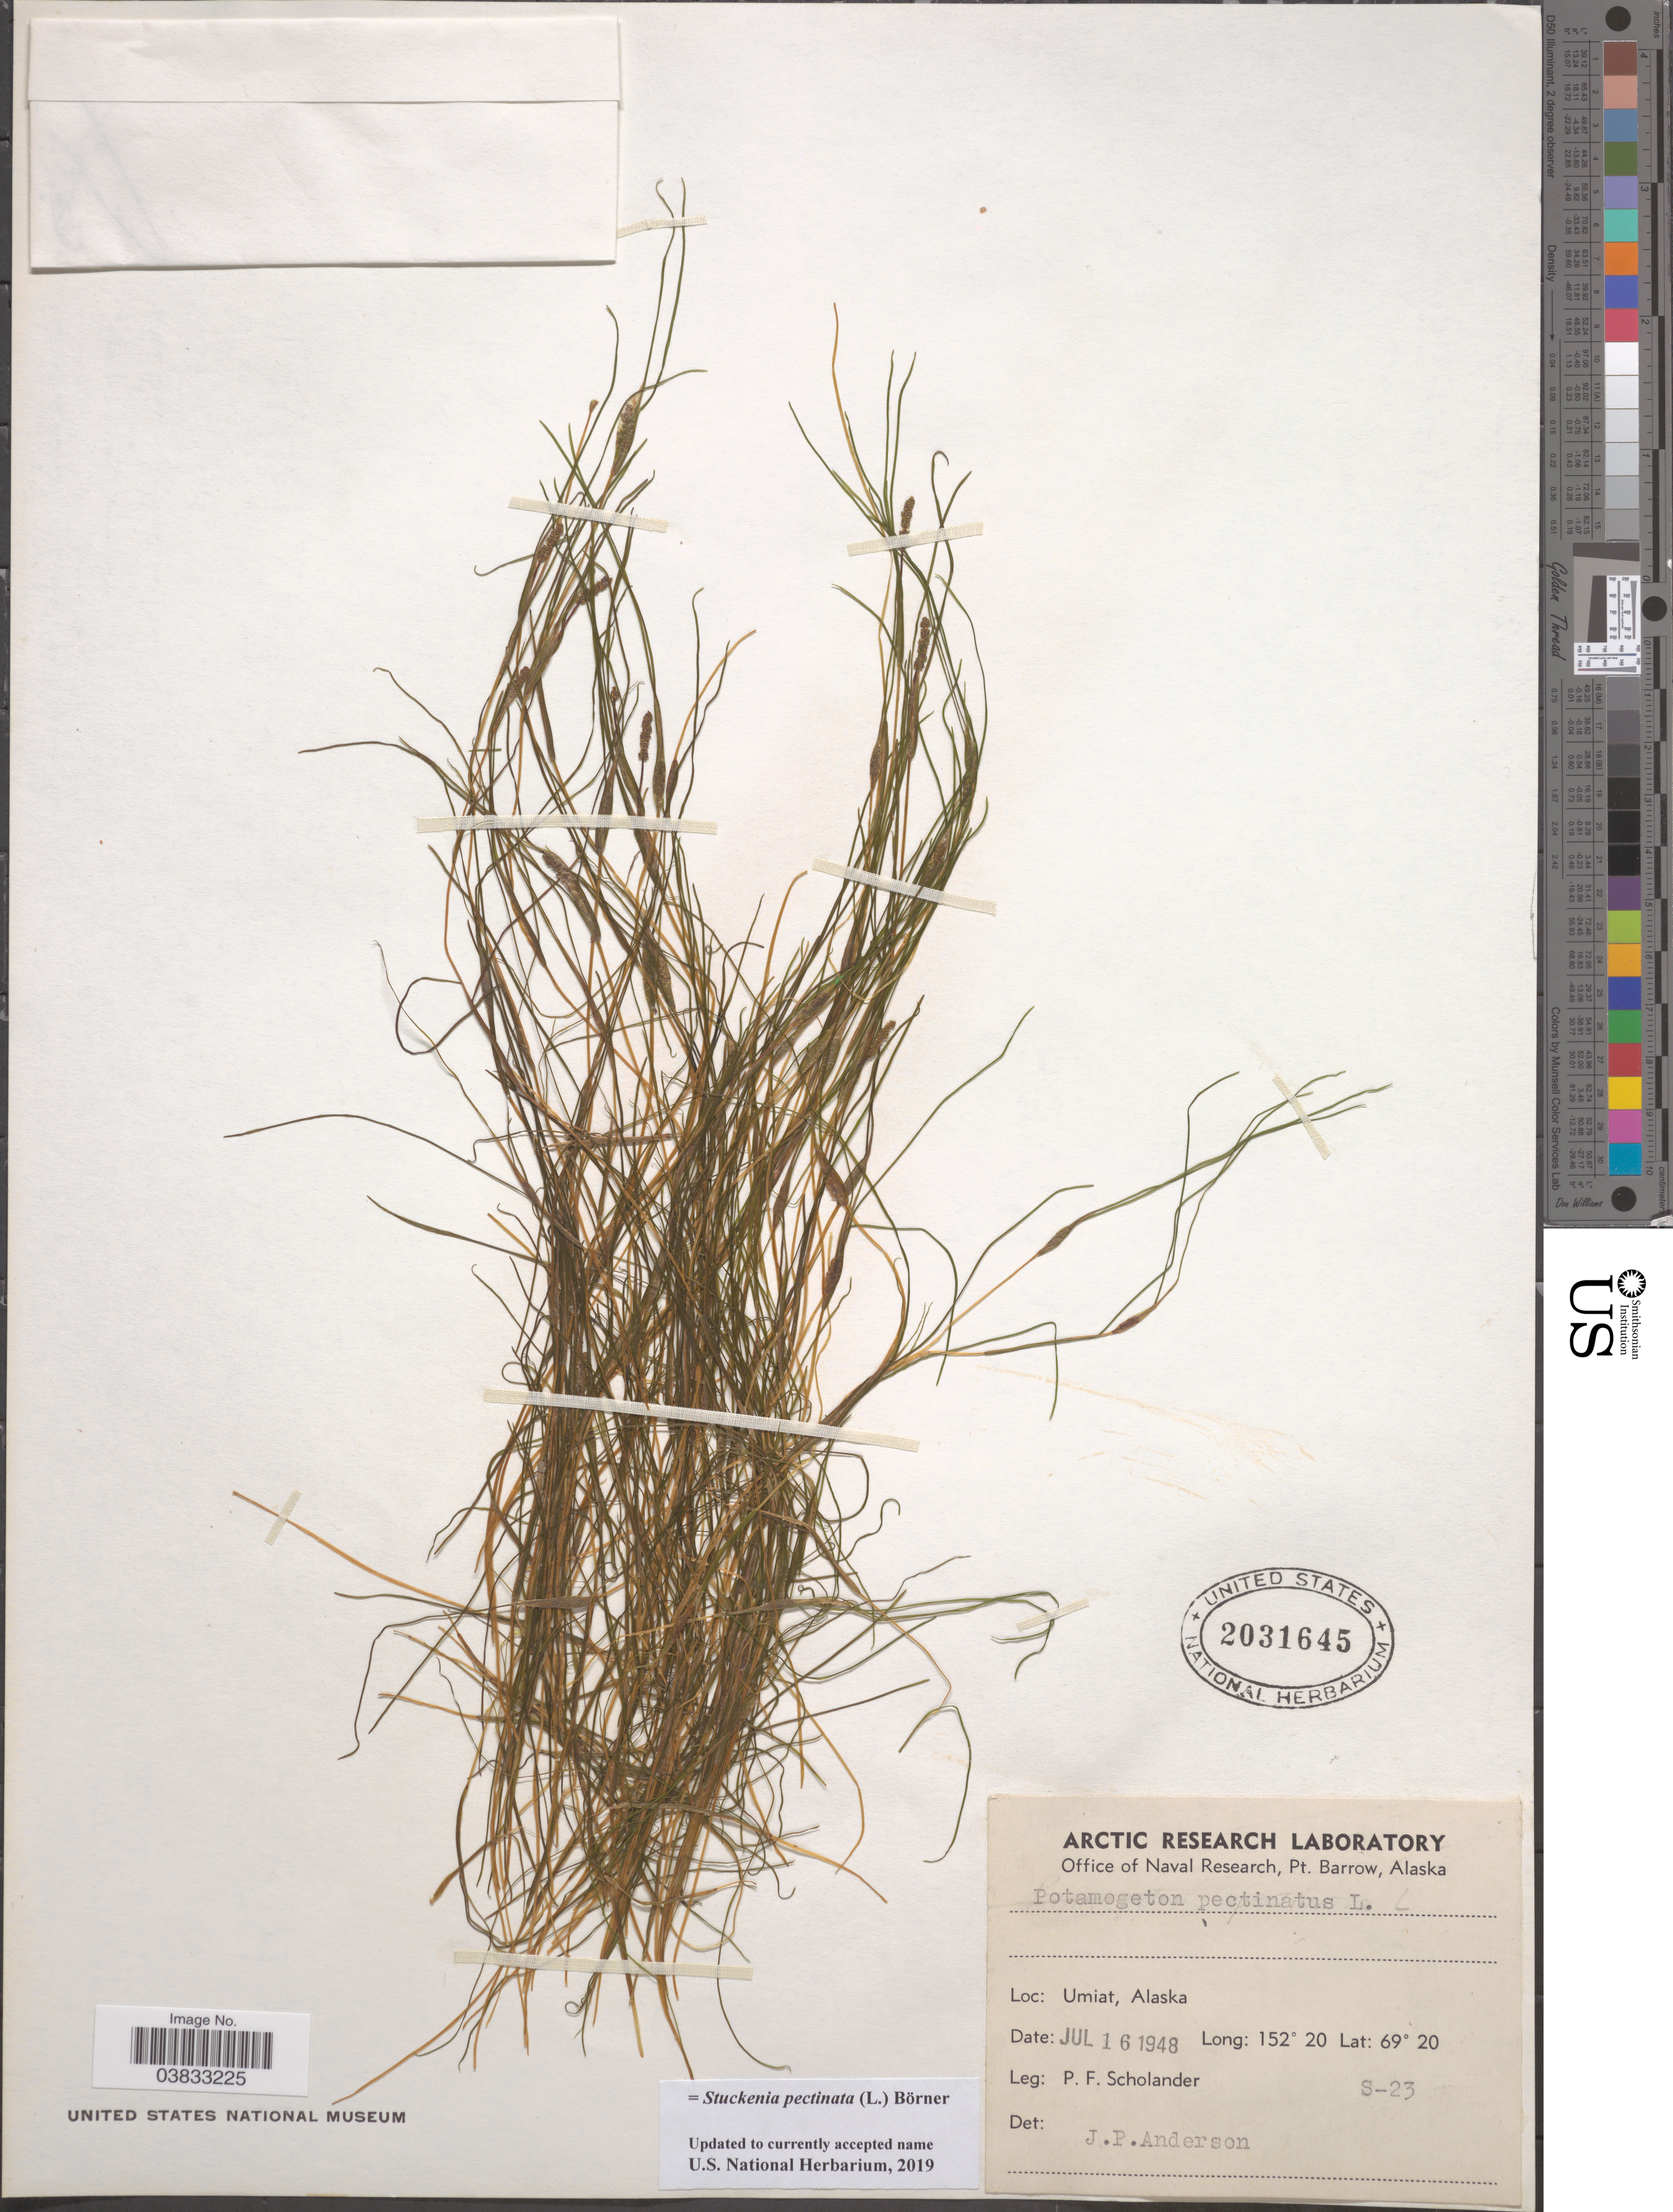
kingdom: Plantae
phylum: Tracheophyta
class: Liliopsida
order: Alismatales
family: Potamogetonaceae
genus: Stuckenia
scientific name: Stuckenia pectinata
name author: (L.) Börner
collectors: P. Scholander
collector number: S-23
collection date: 1948-07-16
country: United States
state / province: Alaska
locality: Umiat.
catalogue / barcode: US 2031645